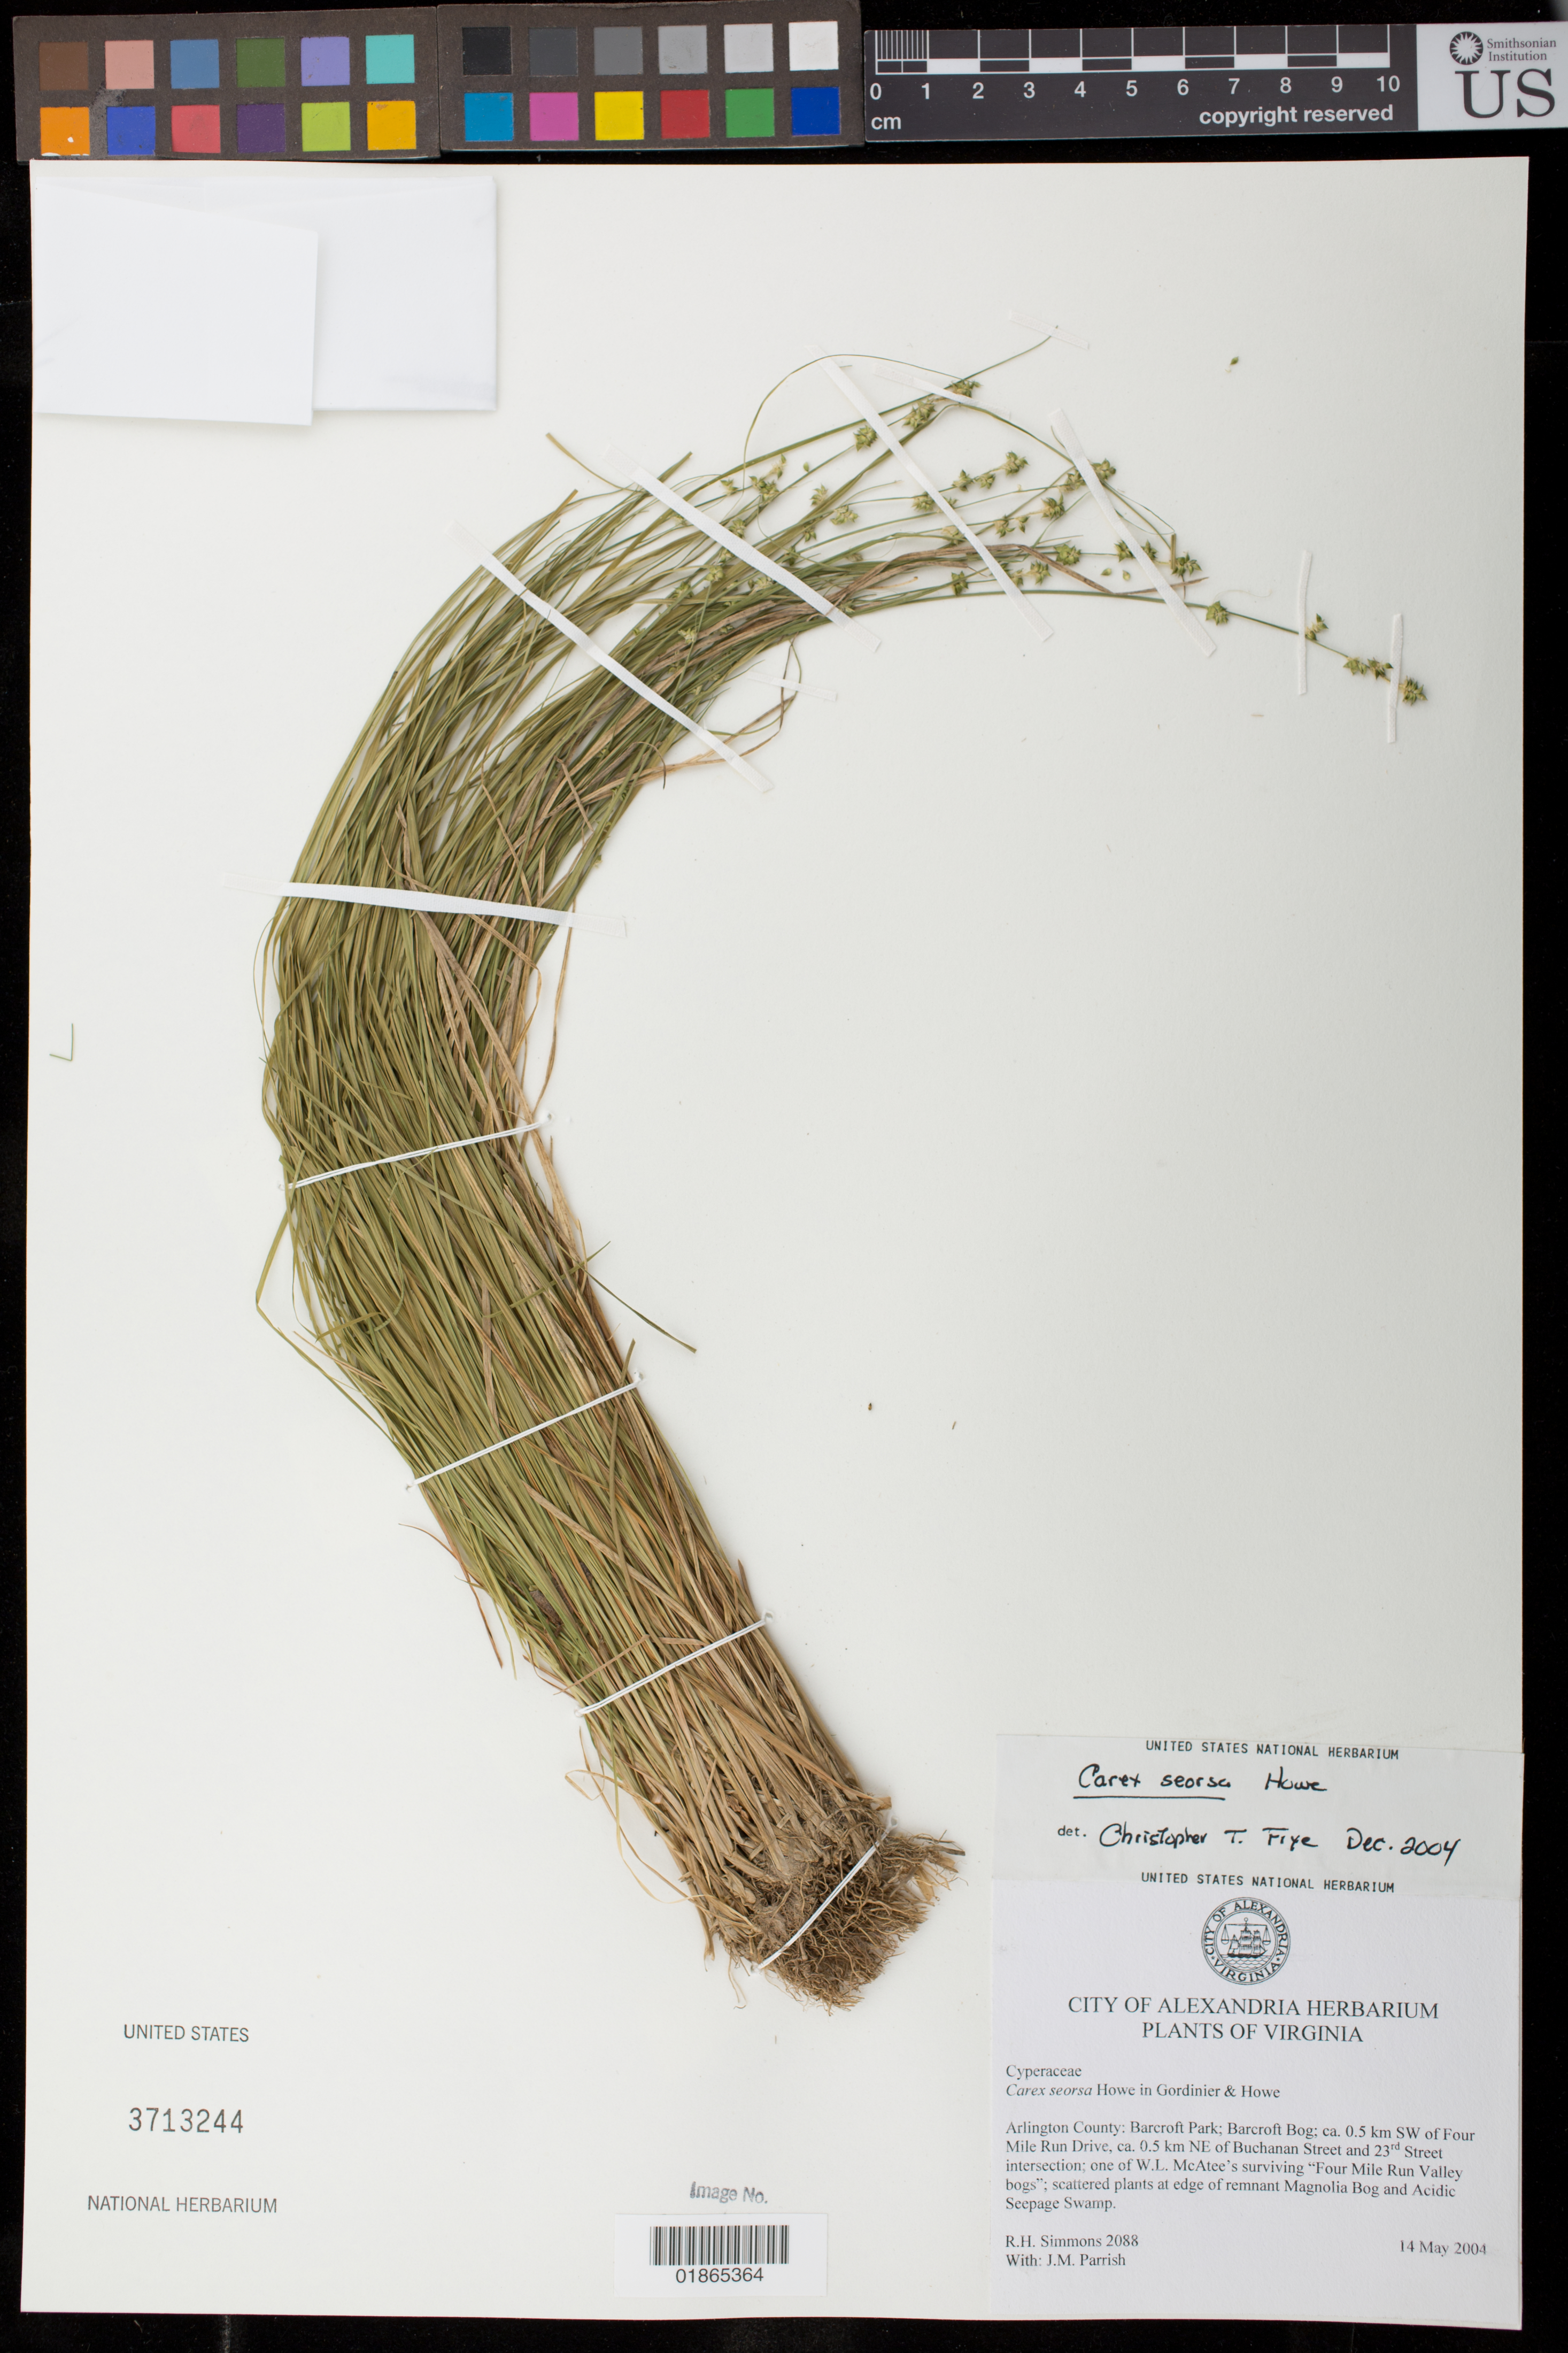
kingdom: Plantae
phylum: Tracheophyta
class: Liliopsida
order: Poales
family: Cyperaceae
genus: Carex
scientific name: Carex seorsa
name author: Howe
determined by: Frye, Christopher T., (VDB), Vanderbilt University Herbarium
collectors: R. H. Simmons & J. Parrish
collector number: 2088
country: United States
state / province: Virginia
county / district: Arlington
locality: Barcroft Park; Barcroft Bog; ca. 0.5 km SW of Four Mile Run Drive, ca. 0.5 km NE of Buchanan Street and 23rd Street intersection.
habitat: Scattered plants at edge of remnant Magnolia Bog and Acidic Seepage Swamp.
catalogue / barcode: US 3713244